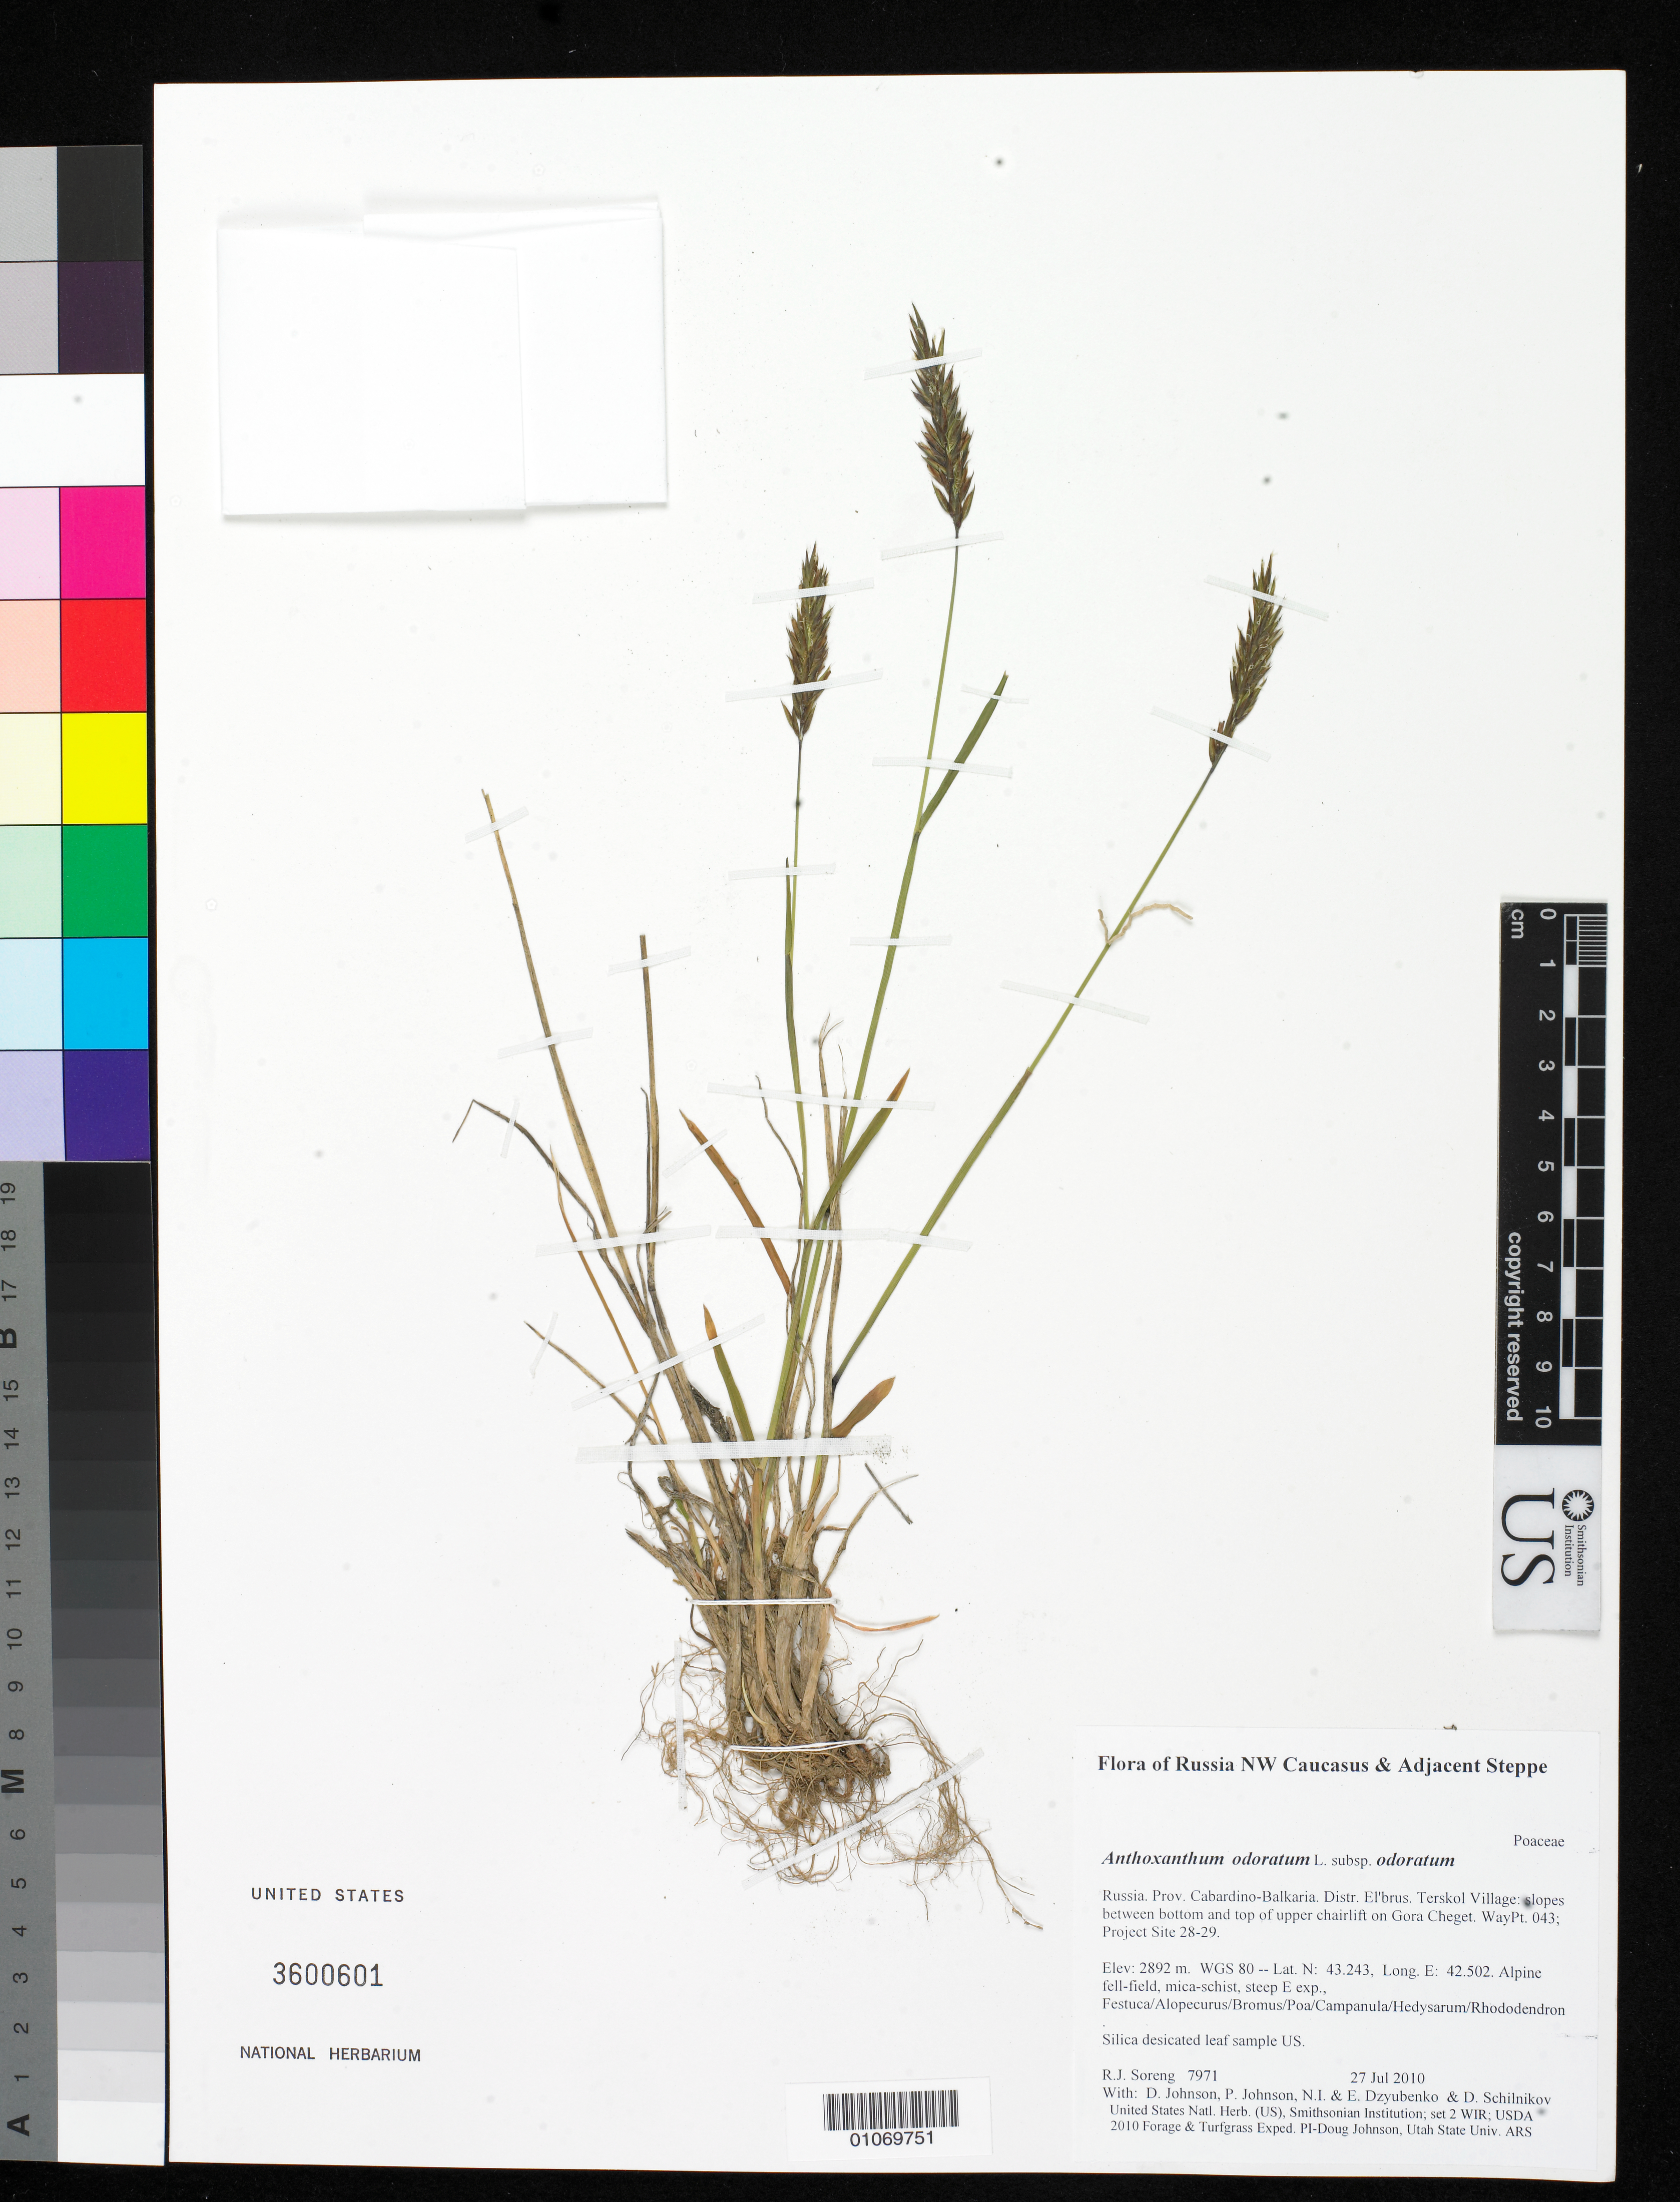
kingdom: Plantae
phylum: Tracheophyta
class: Liliopsida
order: Poales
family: Poaceae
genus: Anthoxanthum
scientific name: Anthoxanthum odoratum subsp. odoratum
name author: L.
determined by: Soreng, Robert J., Research Associate (BOT), Smithsonian Institution - National Museum of Natural History (UNITED STATES)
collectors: R. J. Soreng, D. Johnson, P. Johnson, N. Dzyubenko, E. Dzyubenko & D. Schilnikov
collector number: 7971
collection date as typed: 27 Jul 2010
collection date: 2010-07-27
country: Russian Federation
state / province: Kabardino-Balkar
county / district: El'brus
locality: Terskol Village: slopes between bottom and top of upper chairlift on Gora Cheget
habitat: Alpine fell-field, mica-schist, steep E exp., Festuca/Alopecurus/Bromus/Poa/Campanula/Hedysarum/Rhododendron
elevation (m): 2892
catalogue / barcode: US 3600601